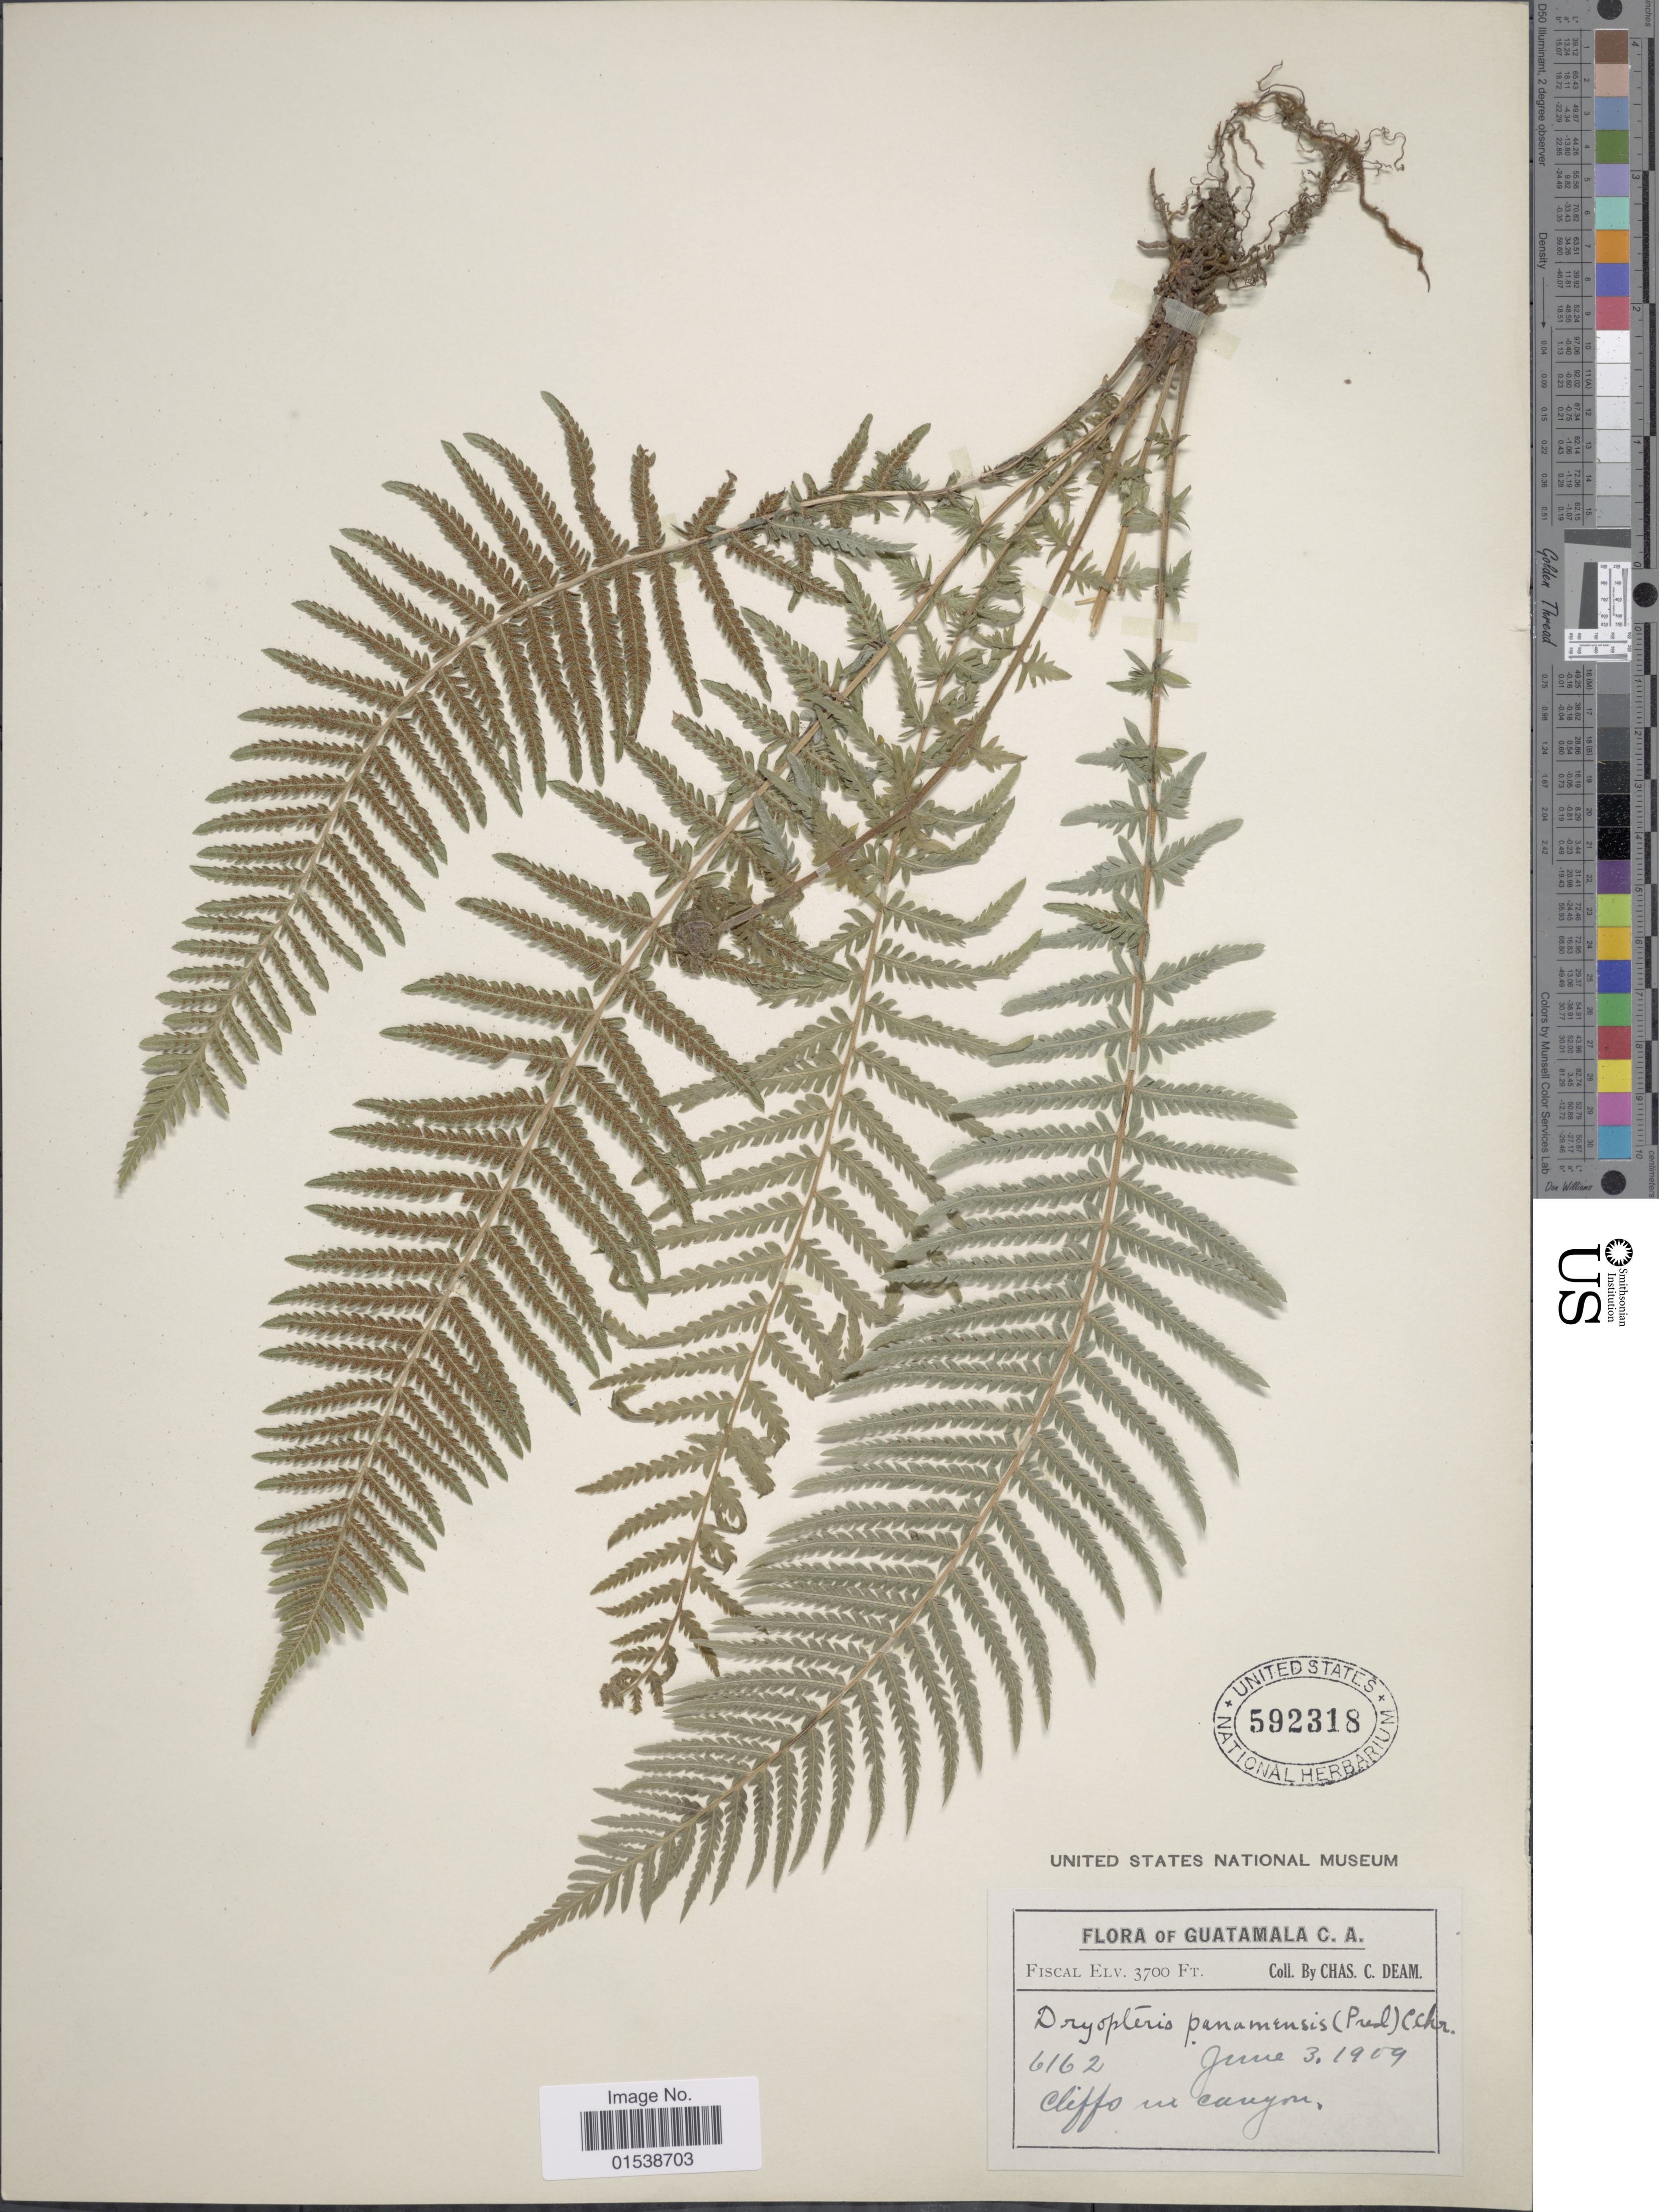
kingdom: Plantae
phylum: Tracheophyta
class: Polypodiopsida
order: Polypodiales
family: Thelypteridaceae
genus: Amauropelta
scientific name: Amauropelta resinifera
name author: (Desv.) Pic. Serm.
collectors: C. C. Deam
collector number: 6162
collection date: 1909-06-03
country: Guatemala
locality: Guatemala C. A.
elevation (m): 1128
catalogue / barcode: US 592318